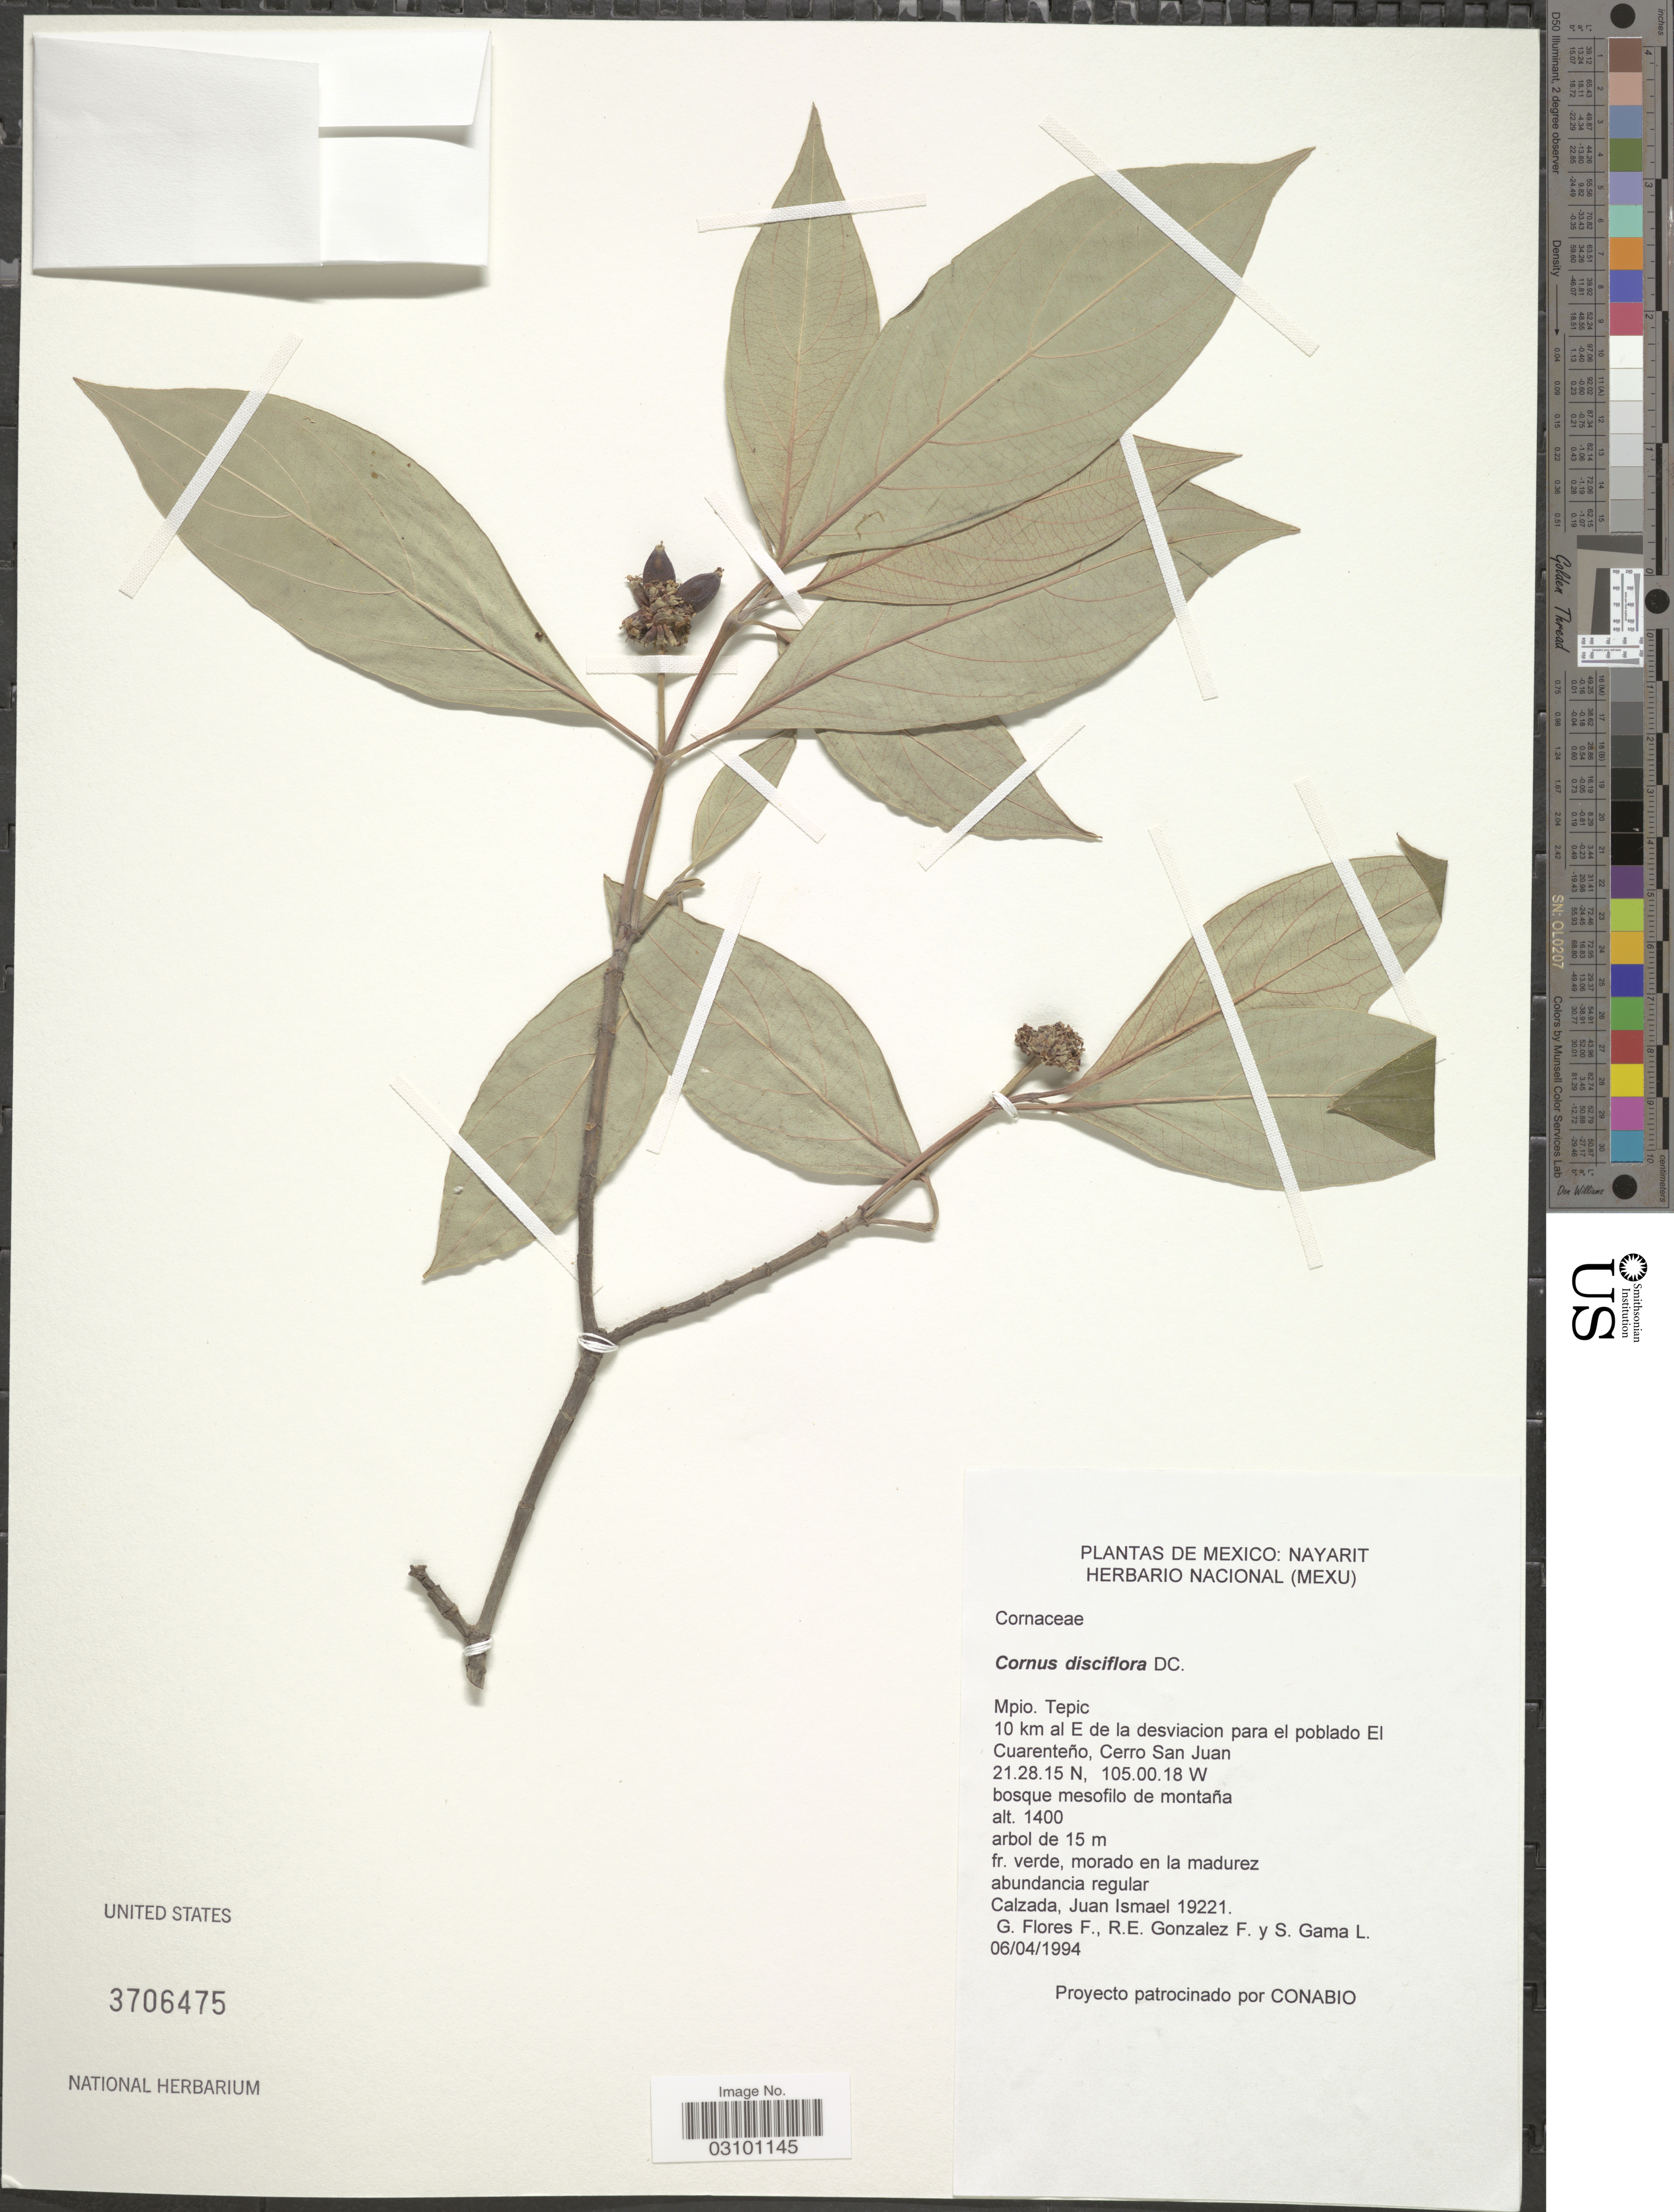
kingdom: Plantae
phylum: Tracheophyta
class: Magnoliopsida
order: Cornales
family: Cornaceae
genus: Cornus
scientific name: Cornus disciflora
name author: Moc. & Sessé ex DC.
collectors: J. I. Calzada, G. Flores F., R. E. Gonzalez F. & S. Gama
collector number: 19221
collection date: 1994-04-06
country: Mexico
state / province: Nayarit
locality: Mpio. Tepic. 10 km al E de la desviacion para el poblado El Cuarenteño, Cerro San Juan.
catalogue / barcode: US 3706475